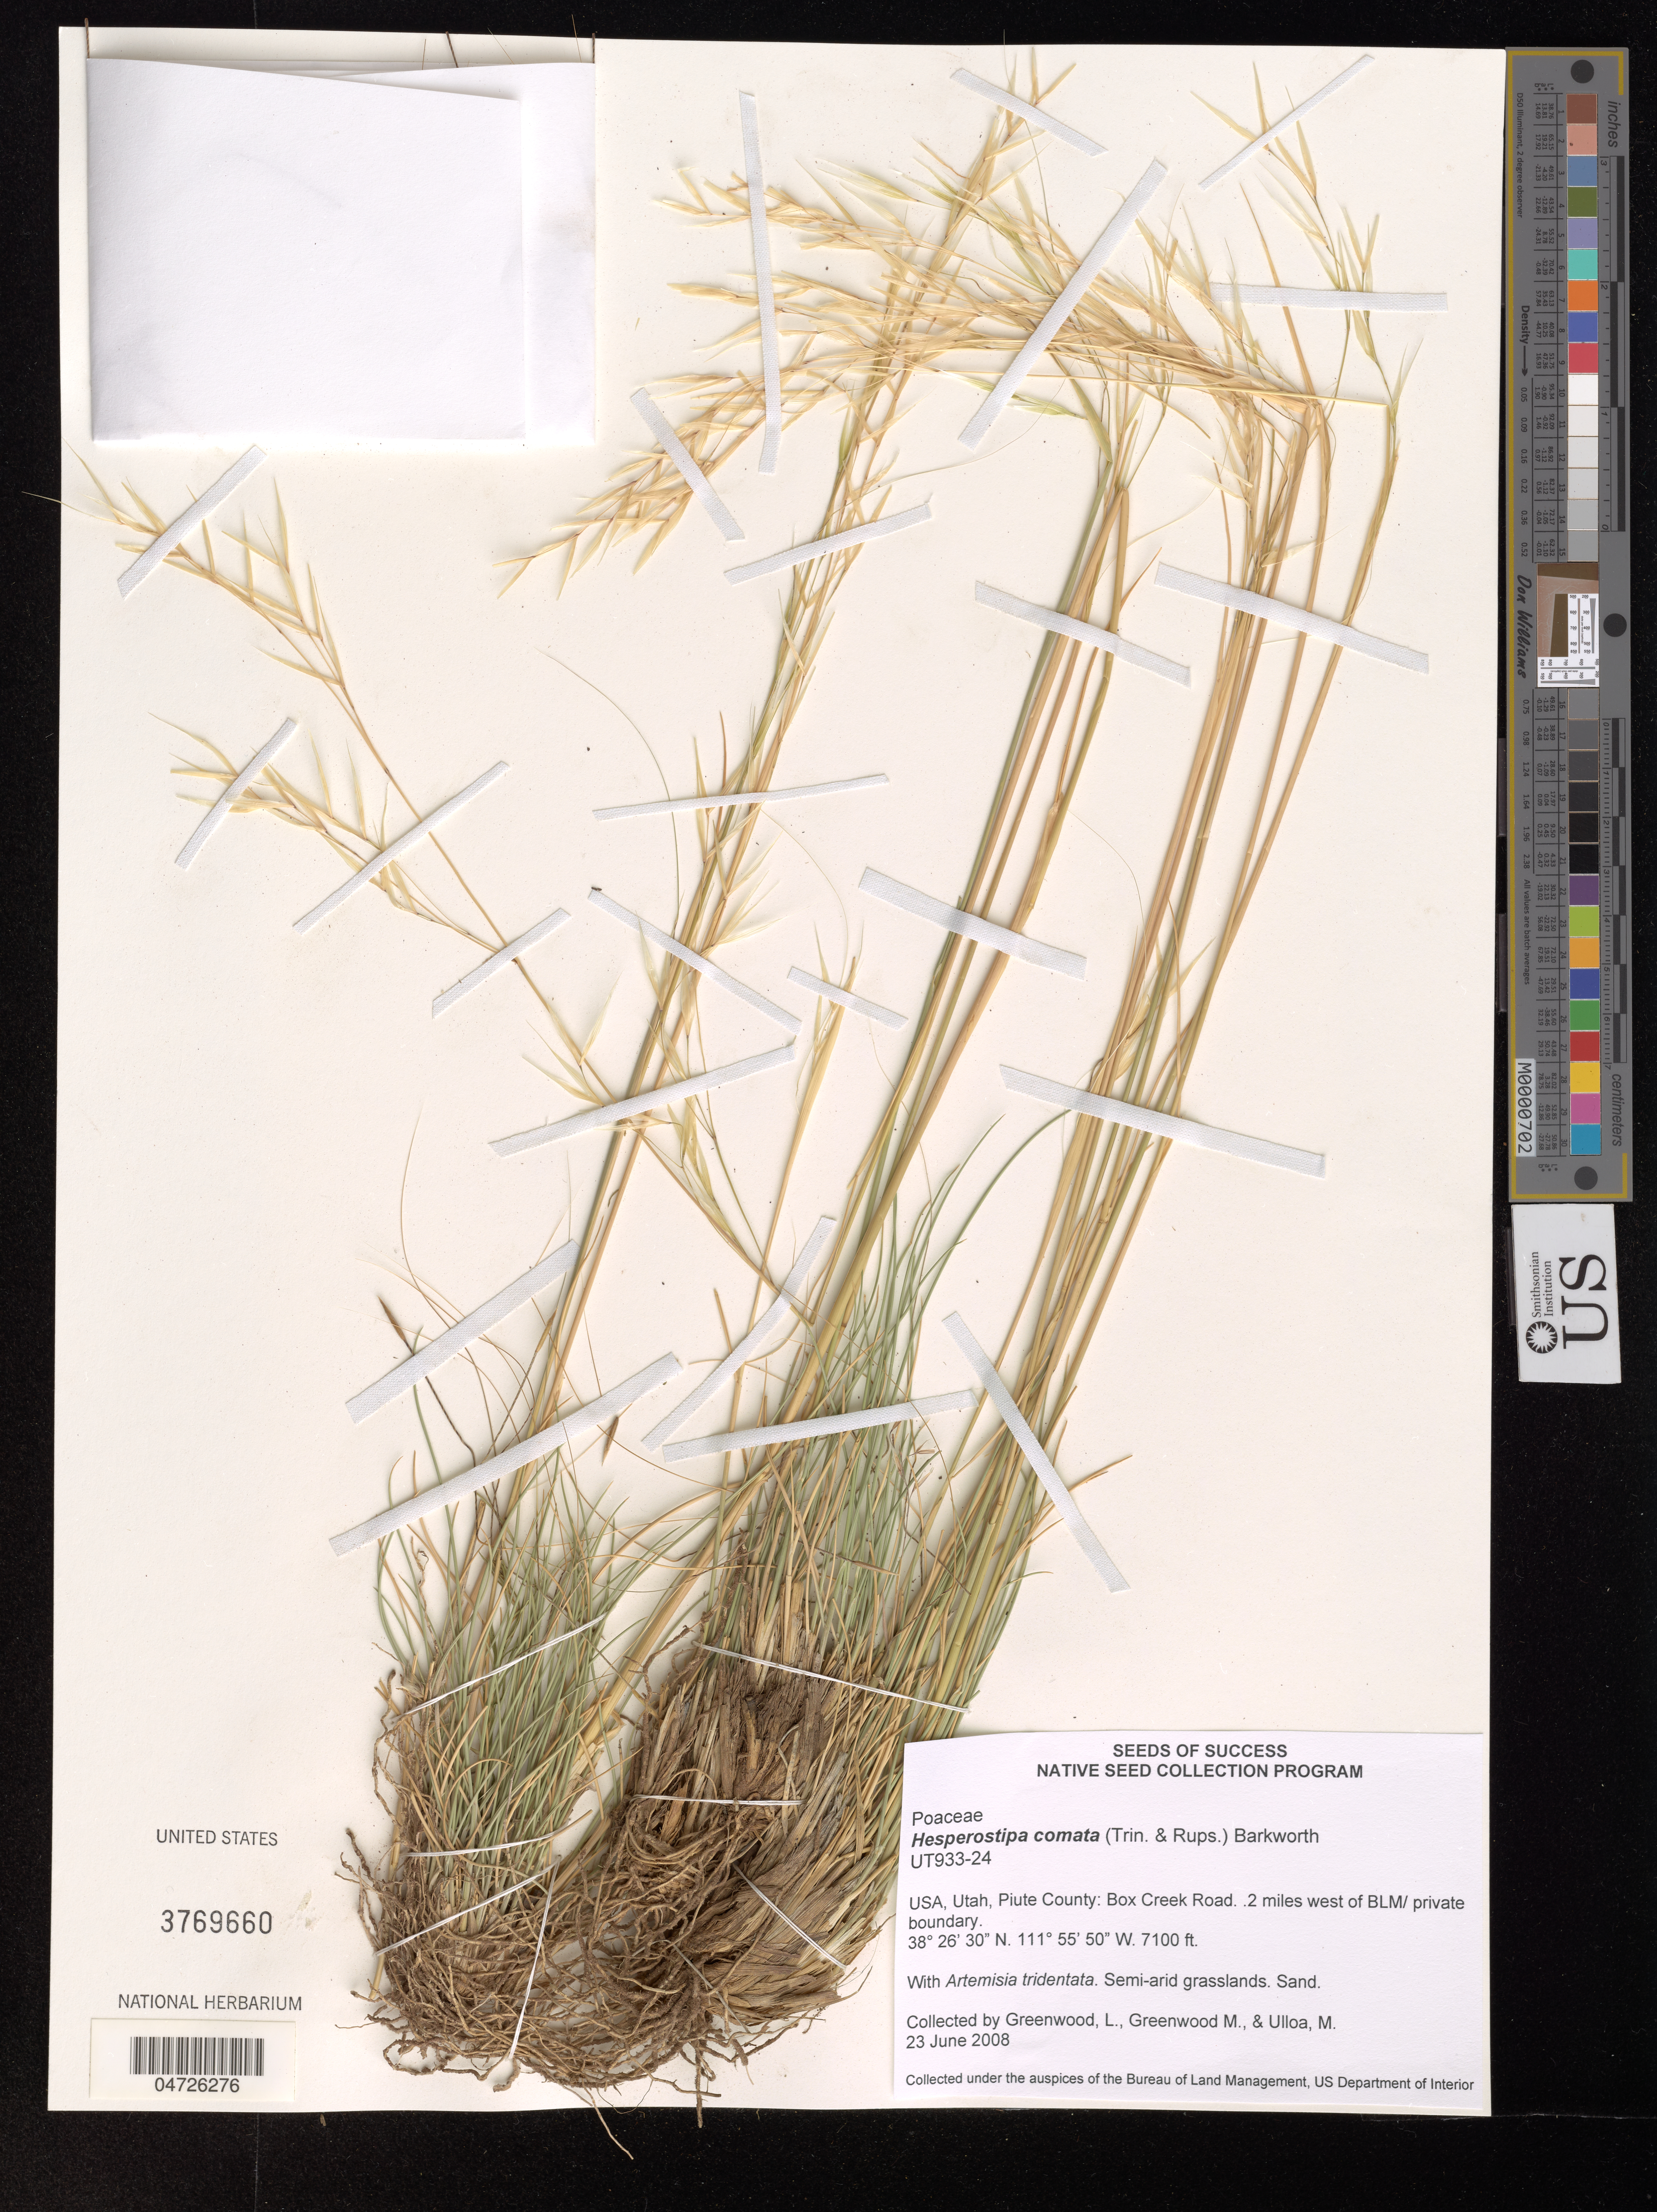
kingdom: Plantae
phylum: Tracheophyta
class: Liliopsida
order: Poales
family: Poaceae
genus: Hesperostipa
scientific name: Hesperostipa comata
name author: (Trin. & Rupr.) Barkworth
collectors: L. Greenwood, Greenwood, M. & M. Ulloa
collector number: UT933-24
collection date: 2008-06-23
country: United States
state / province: Utah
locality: Piute County: Box Creek Road. .2 miles west of BLM/ private boundary.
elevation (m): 2164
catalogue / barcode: US 3769660